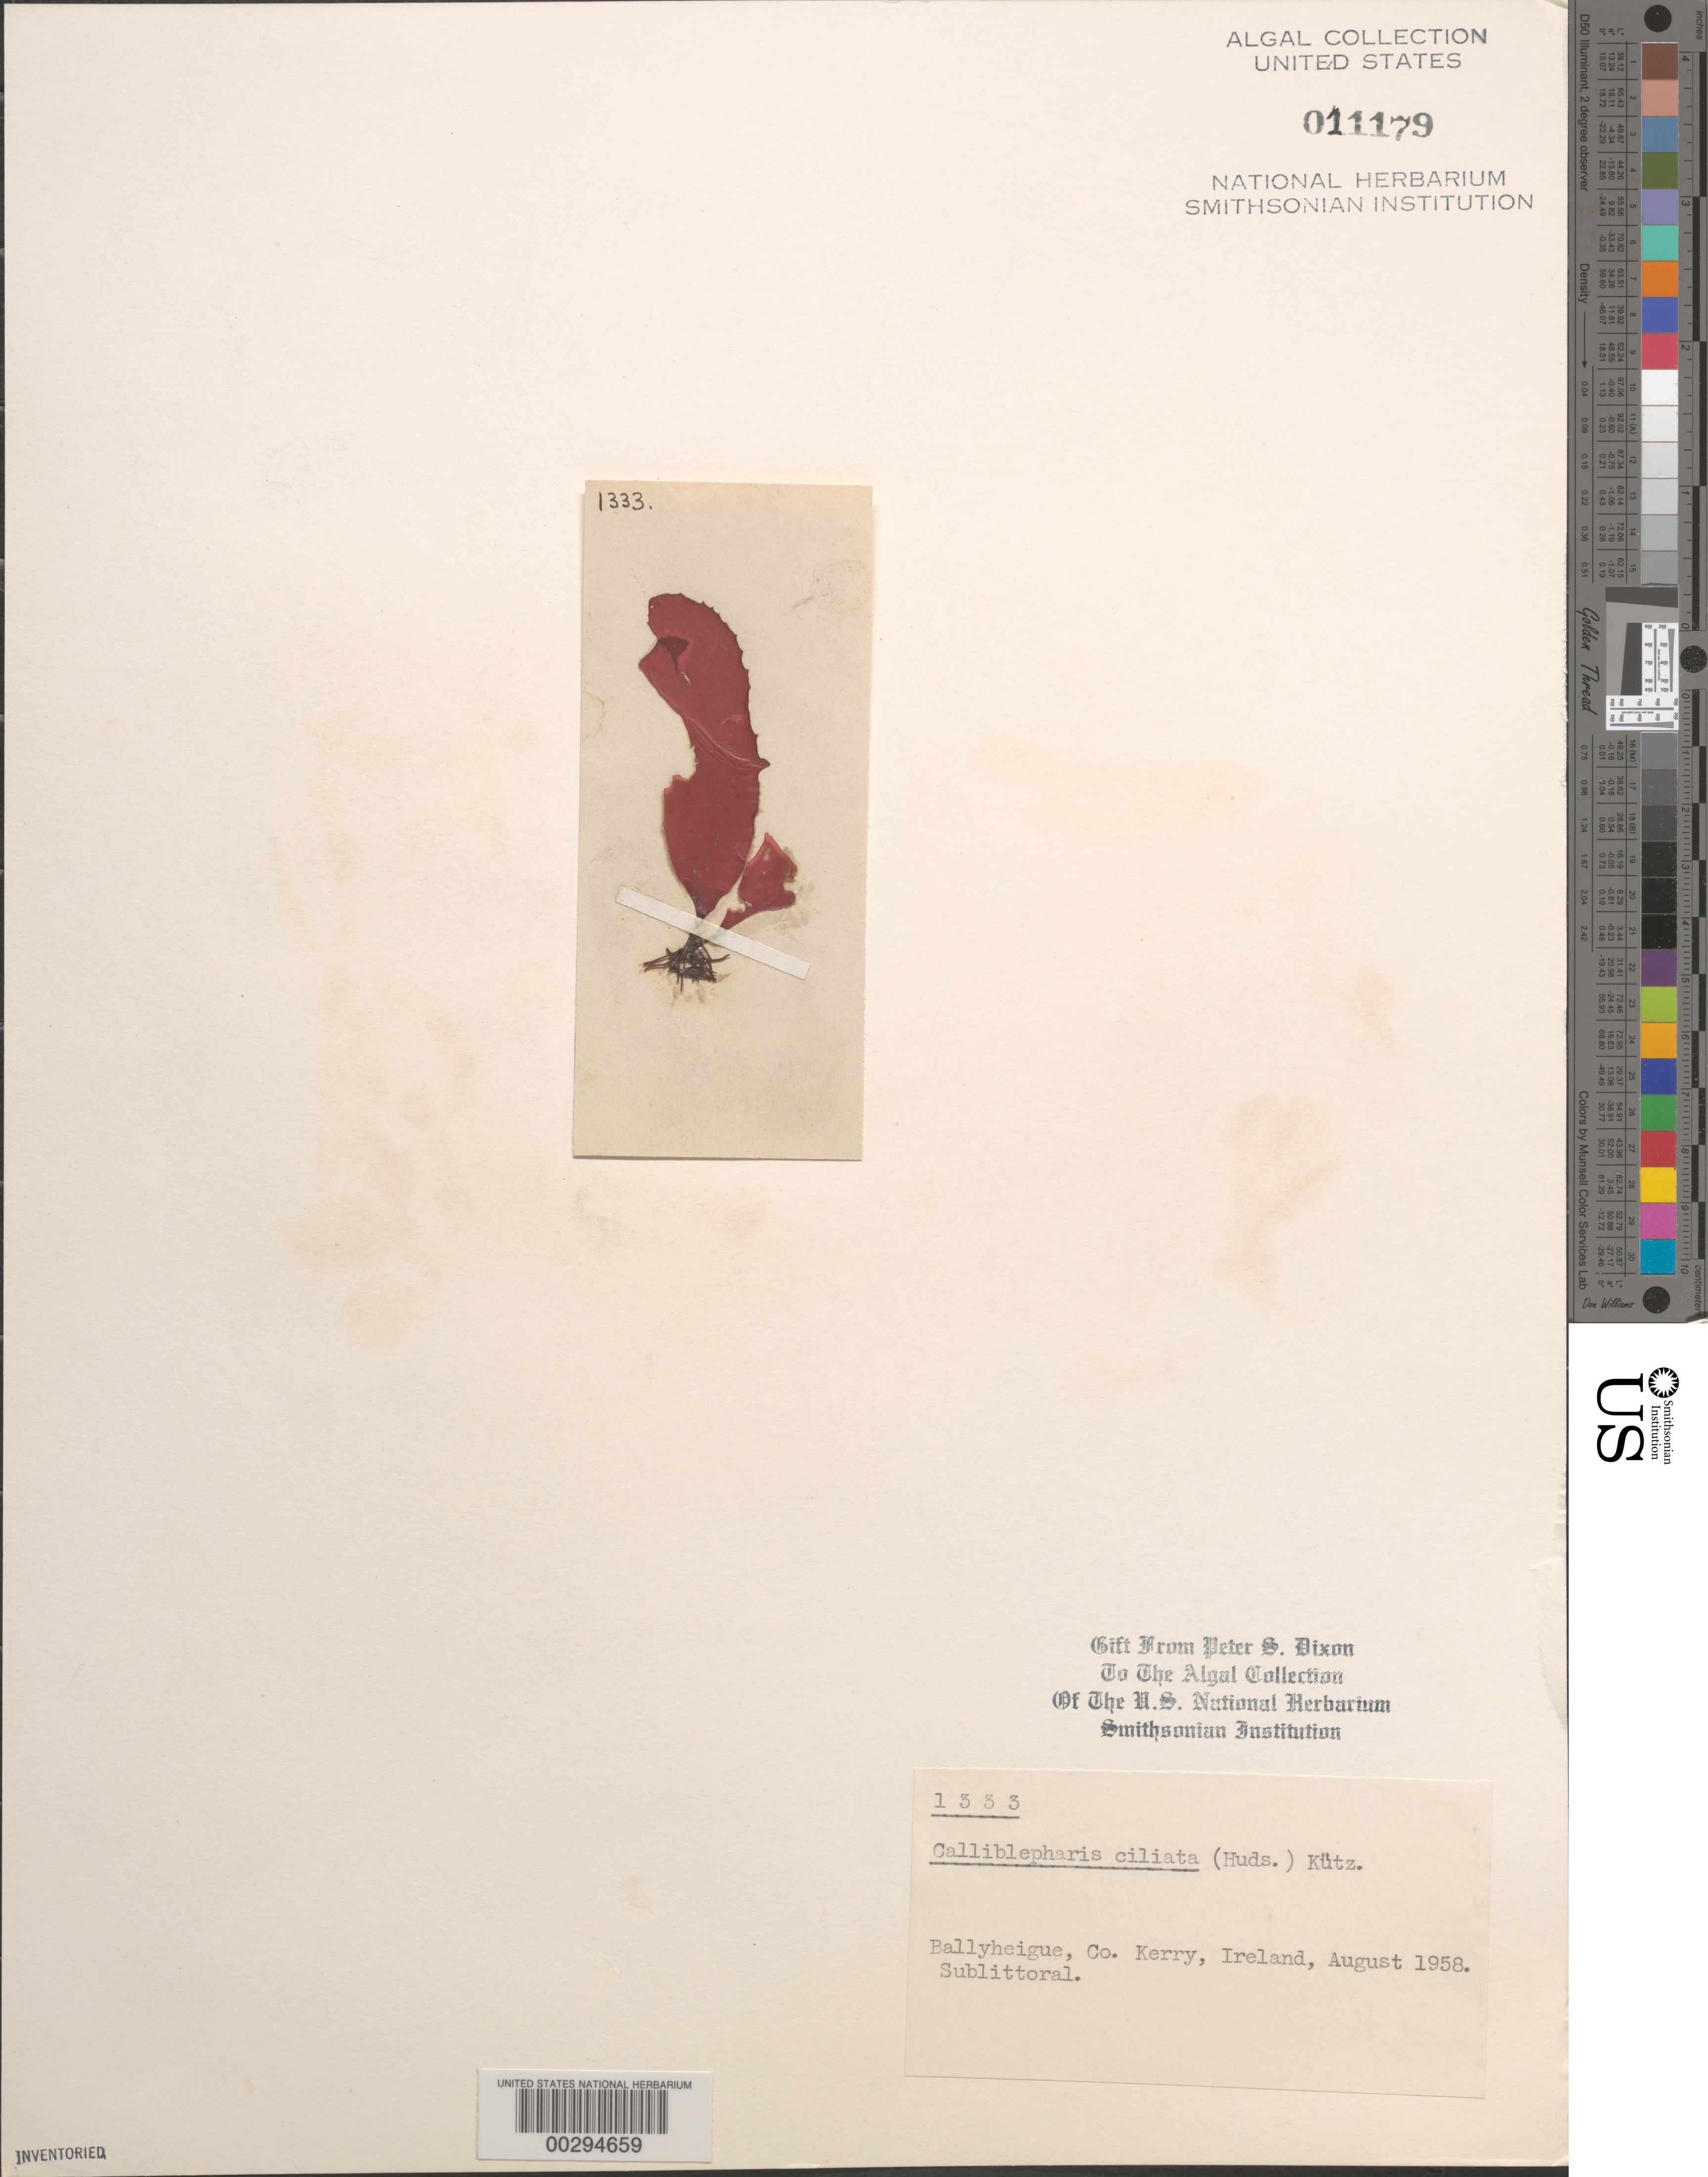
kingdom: Plantae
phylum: Rhodophyta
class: Florideophyceae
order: Gigartinales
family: Cystocloniaceae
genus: Calliblepharis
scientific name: Calliblepharis ciliata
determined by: Dixon, P. S.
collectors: P. S. Dixon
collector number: PSD 1333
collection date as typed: Aug 1958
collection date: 1958-08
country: Ireland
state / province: Munster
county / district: Kerry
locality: Ballyheigue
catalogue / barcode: US 11179